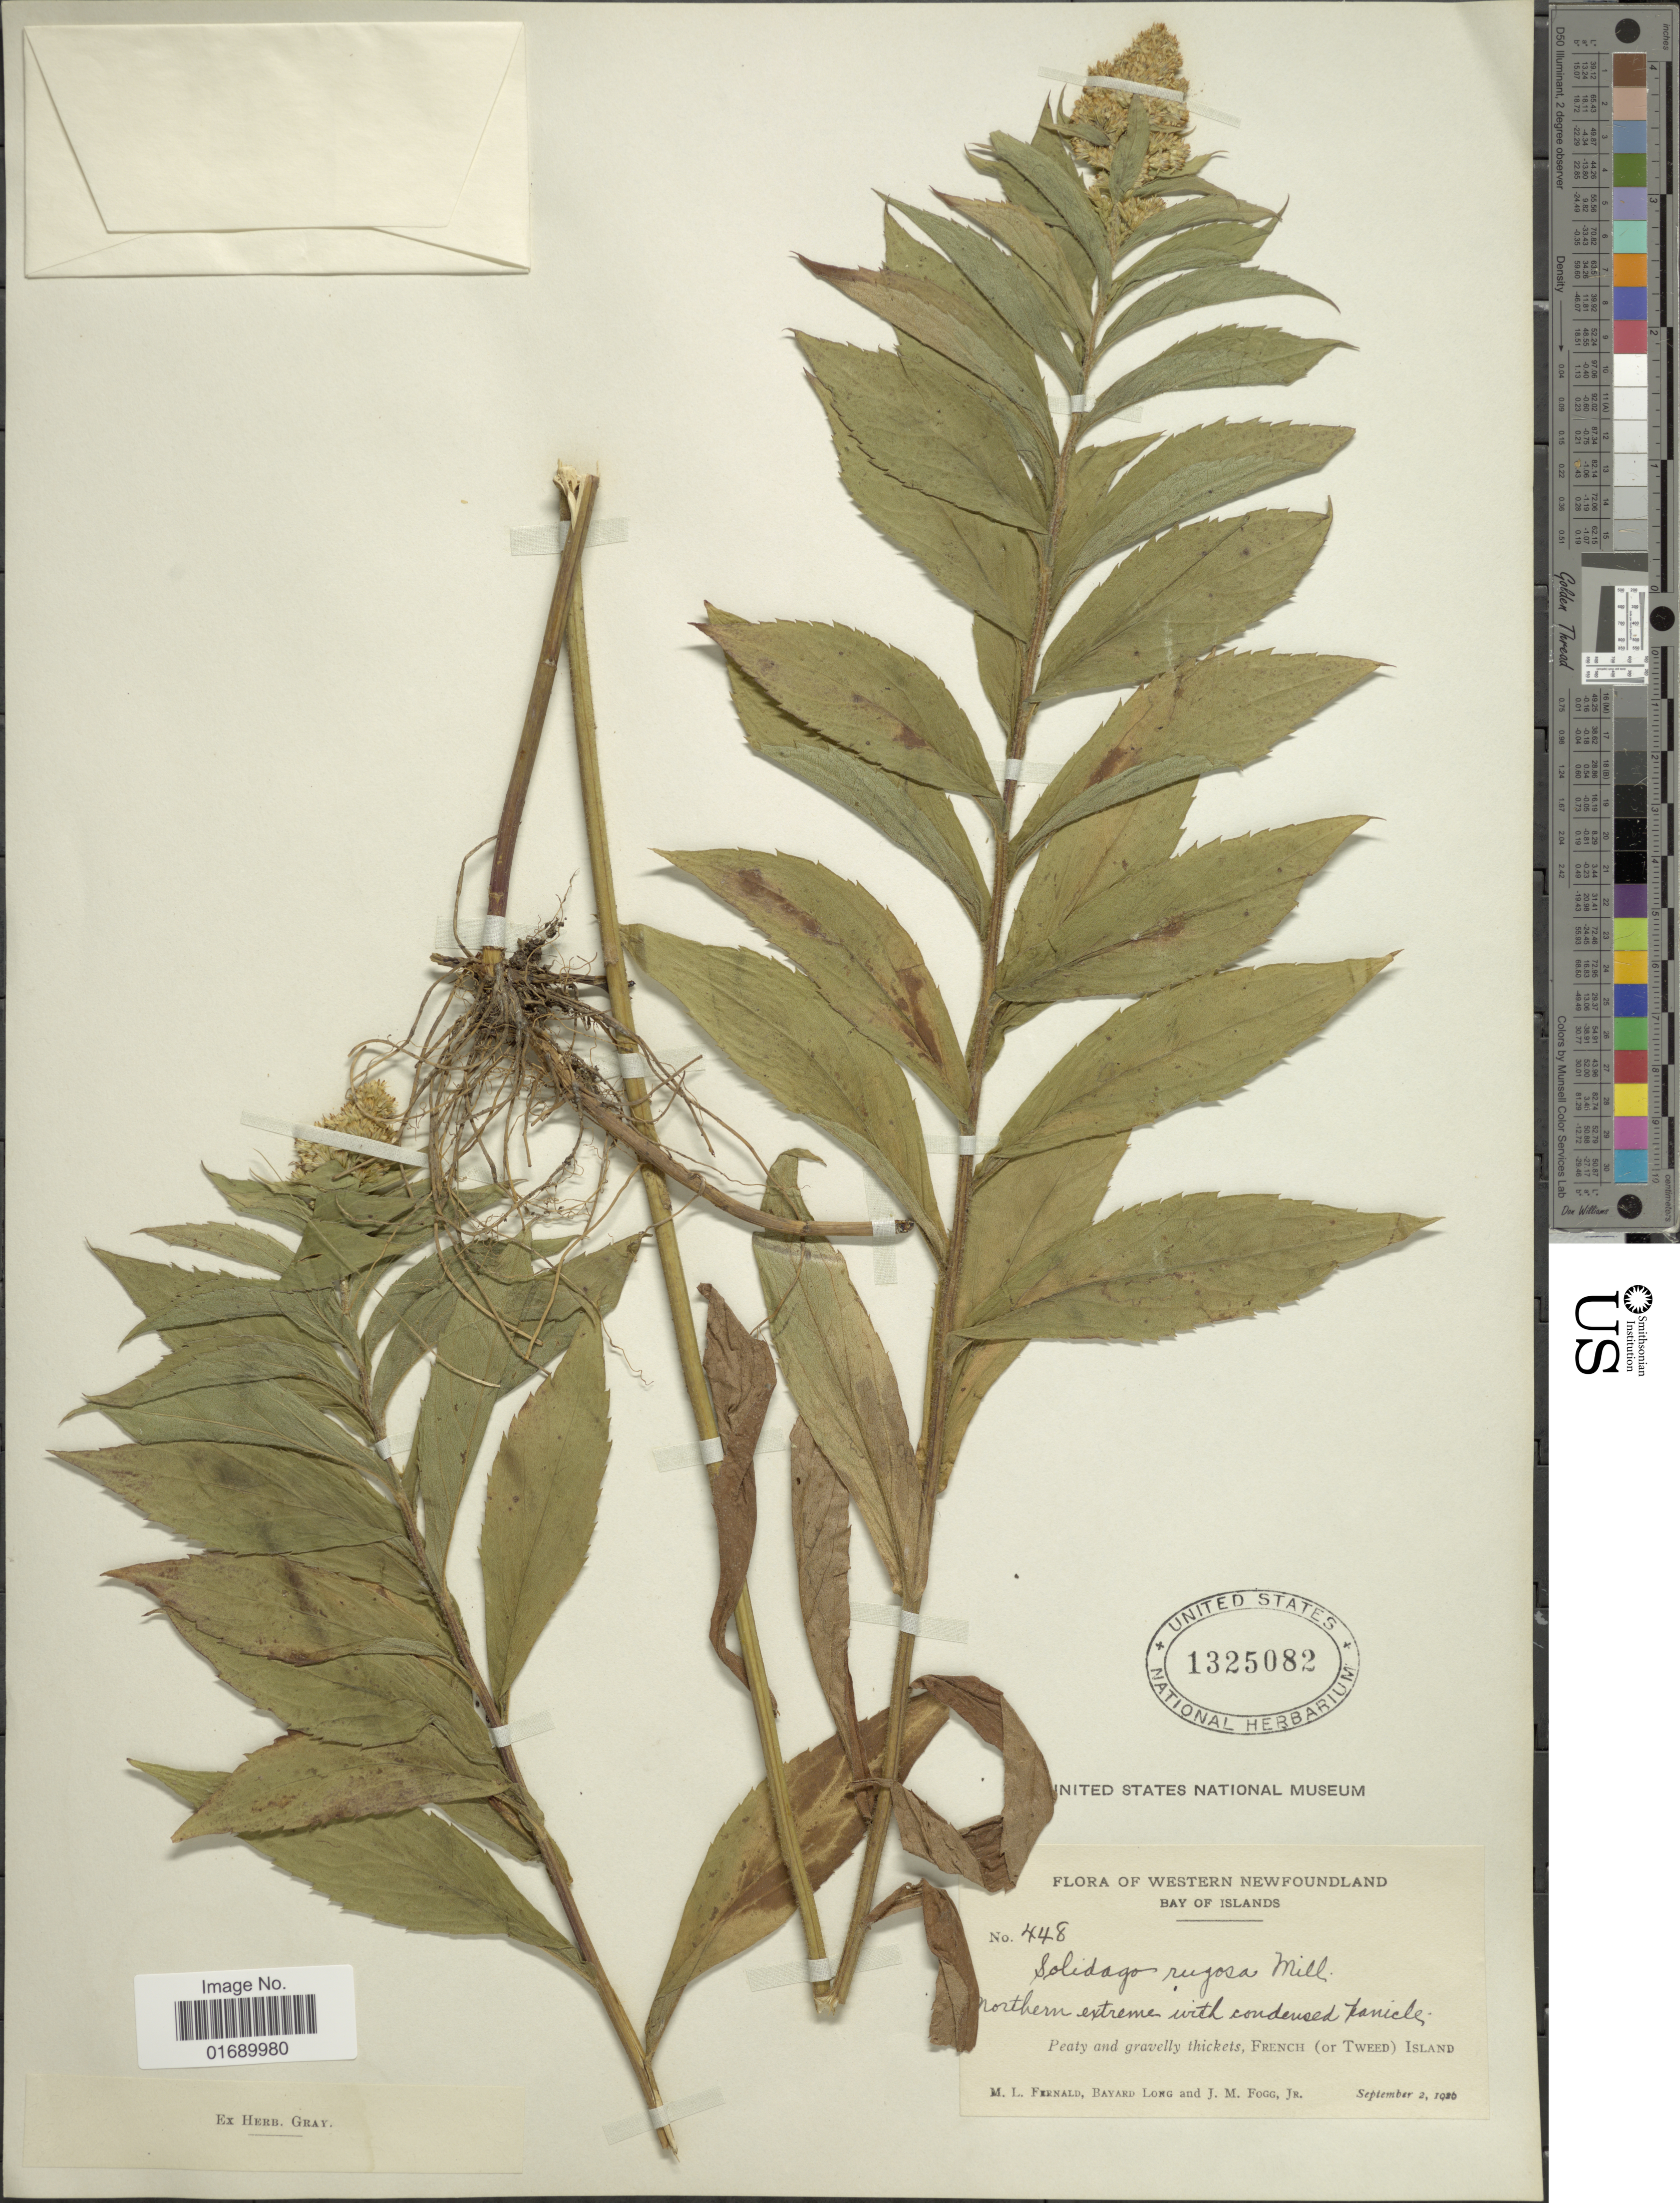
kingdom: Plantae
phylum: Tracheophyta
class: Magnoliopsida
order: Asterales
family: Asteraceae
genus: Solidago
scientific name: Solidago rugosa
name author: Mill.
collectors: M. L. Fernald, B. Long & J. Fogg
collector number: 448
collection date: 1926-09-02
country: Canada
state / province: Newfoundland and Labrador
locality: Western Newfoundland, Bay of Islands, Peaty and gravelly thicket, French (or Tweed) Island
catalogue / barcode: US 1325082